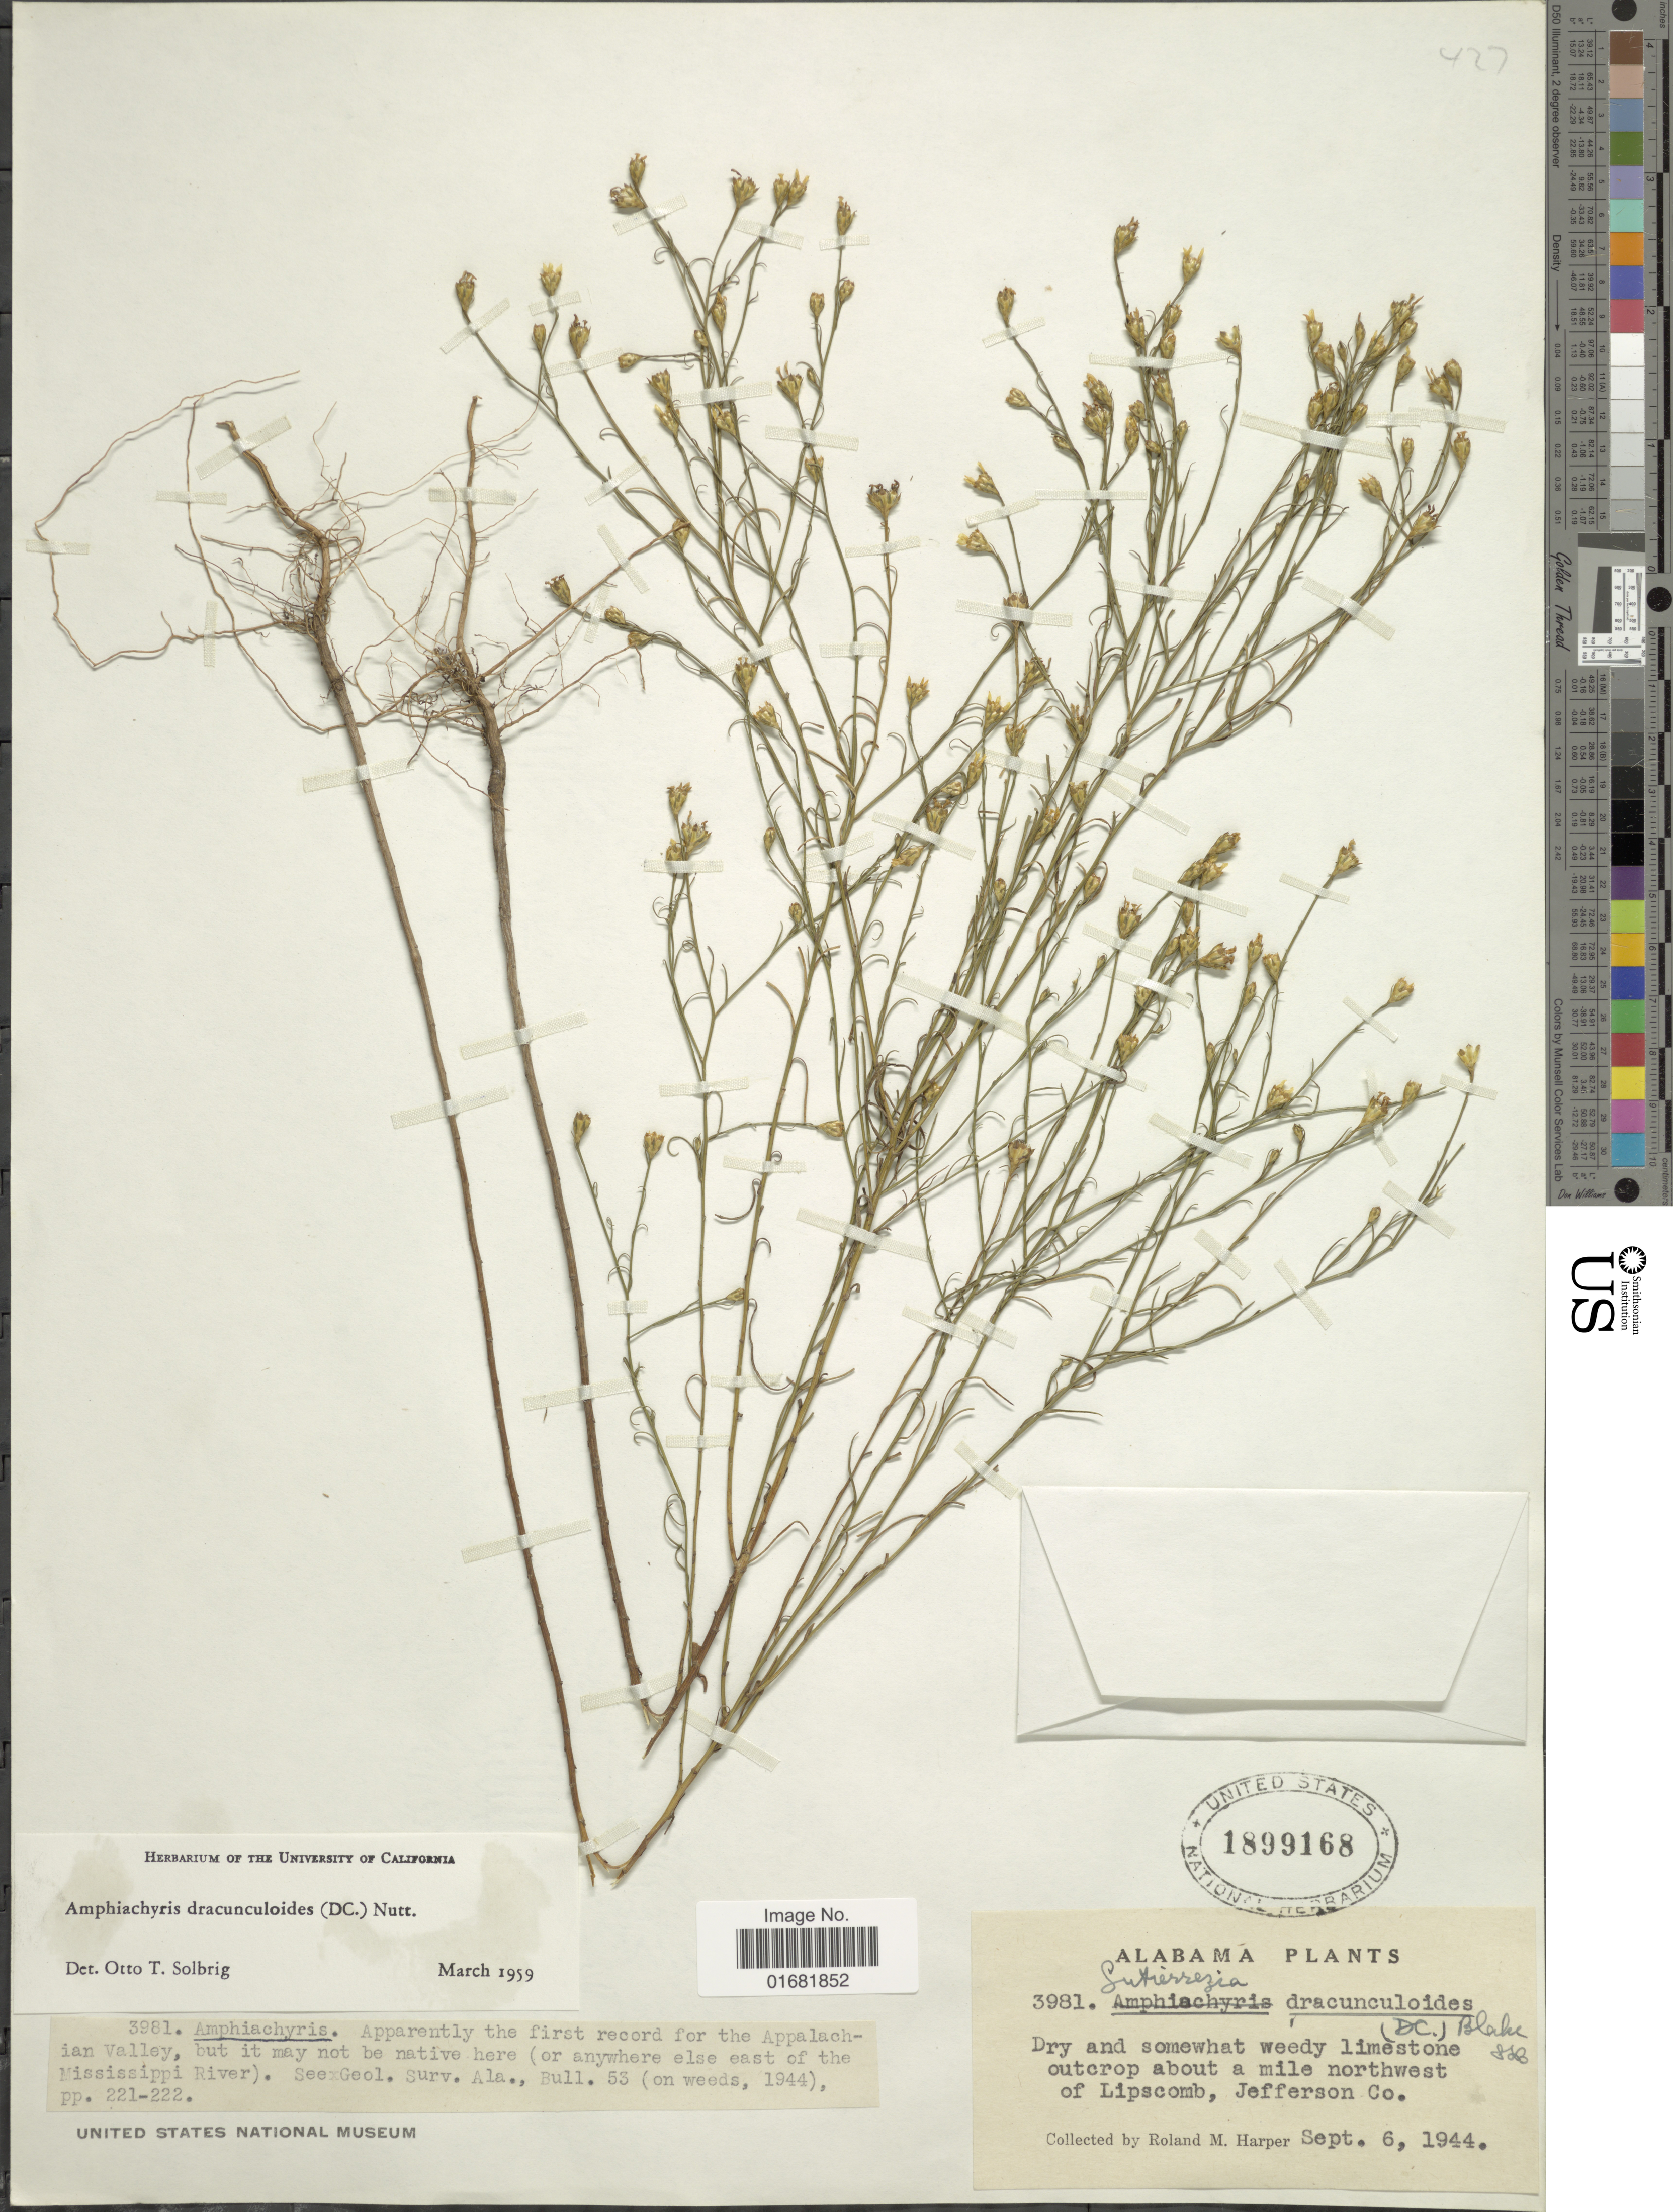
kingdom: Plantae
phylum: Tracheophyta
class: Magnoliopsida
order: Asterales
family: Asteraceae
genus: Amphiachyris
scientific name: Amphiachyris dracunculoides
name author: (DC.) Nutt.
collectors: R. M. Harper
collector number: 3981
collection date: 1944-09-06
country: United States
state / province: Alabama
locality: About a mile northwest of Lipscomb, Jefferson Co.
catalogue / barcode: US 1899168